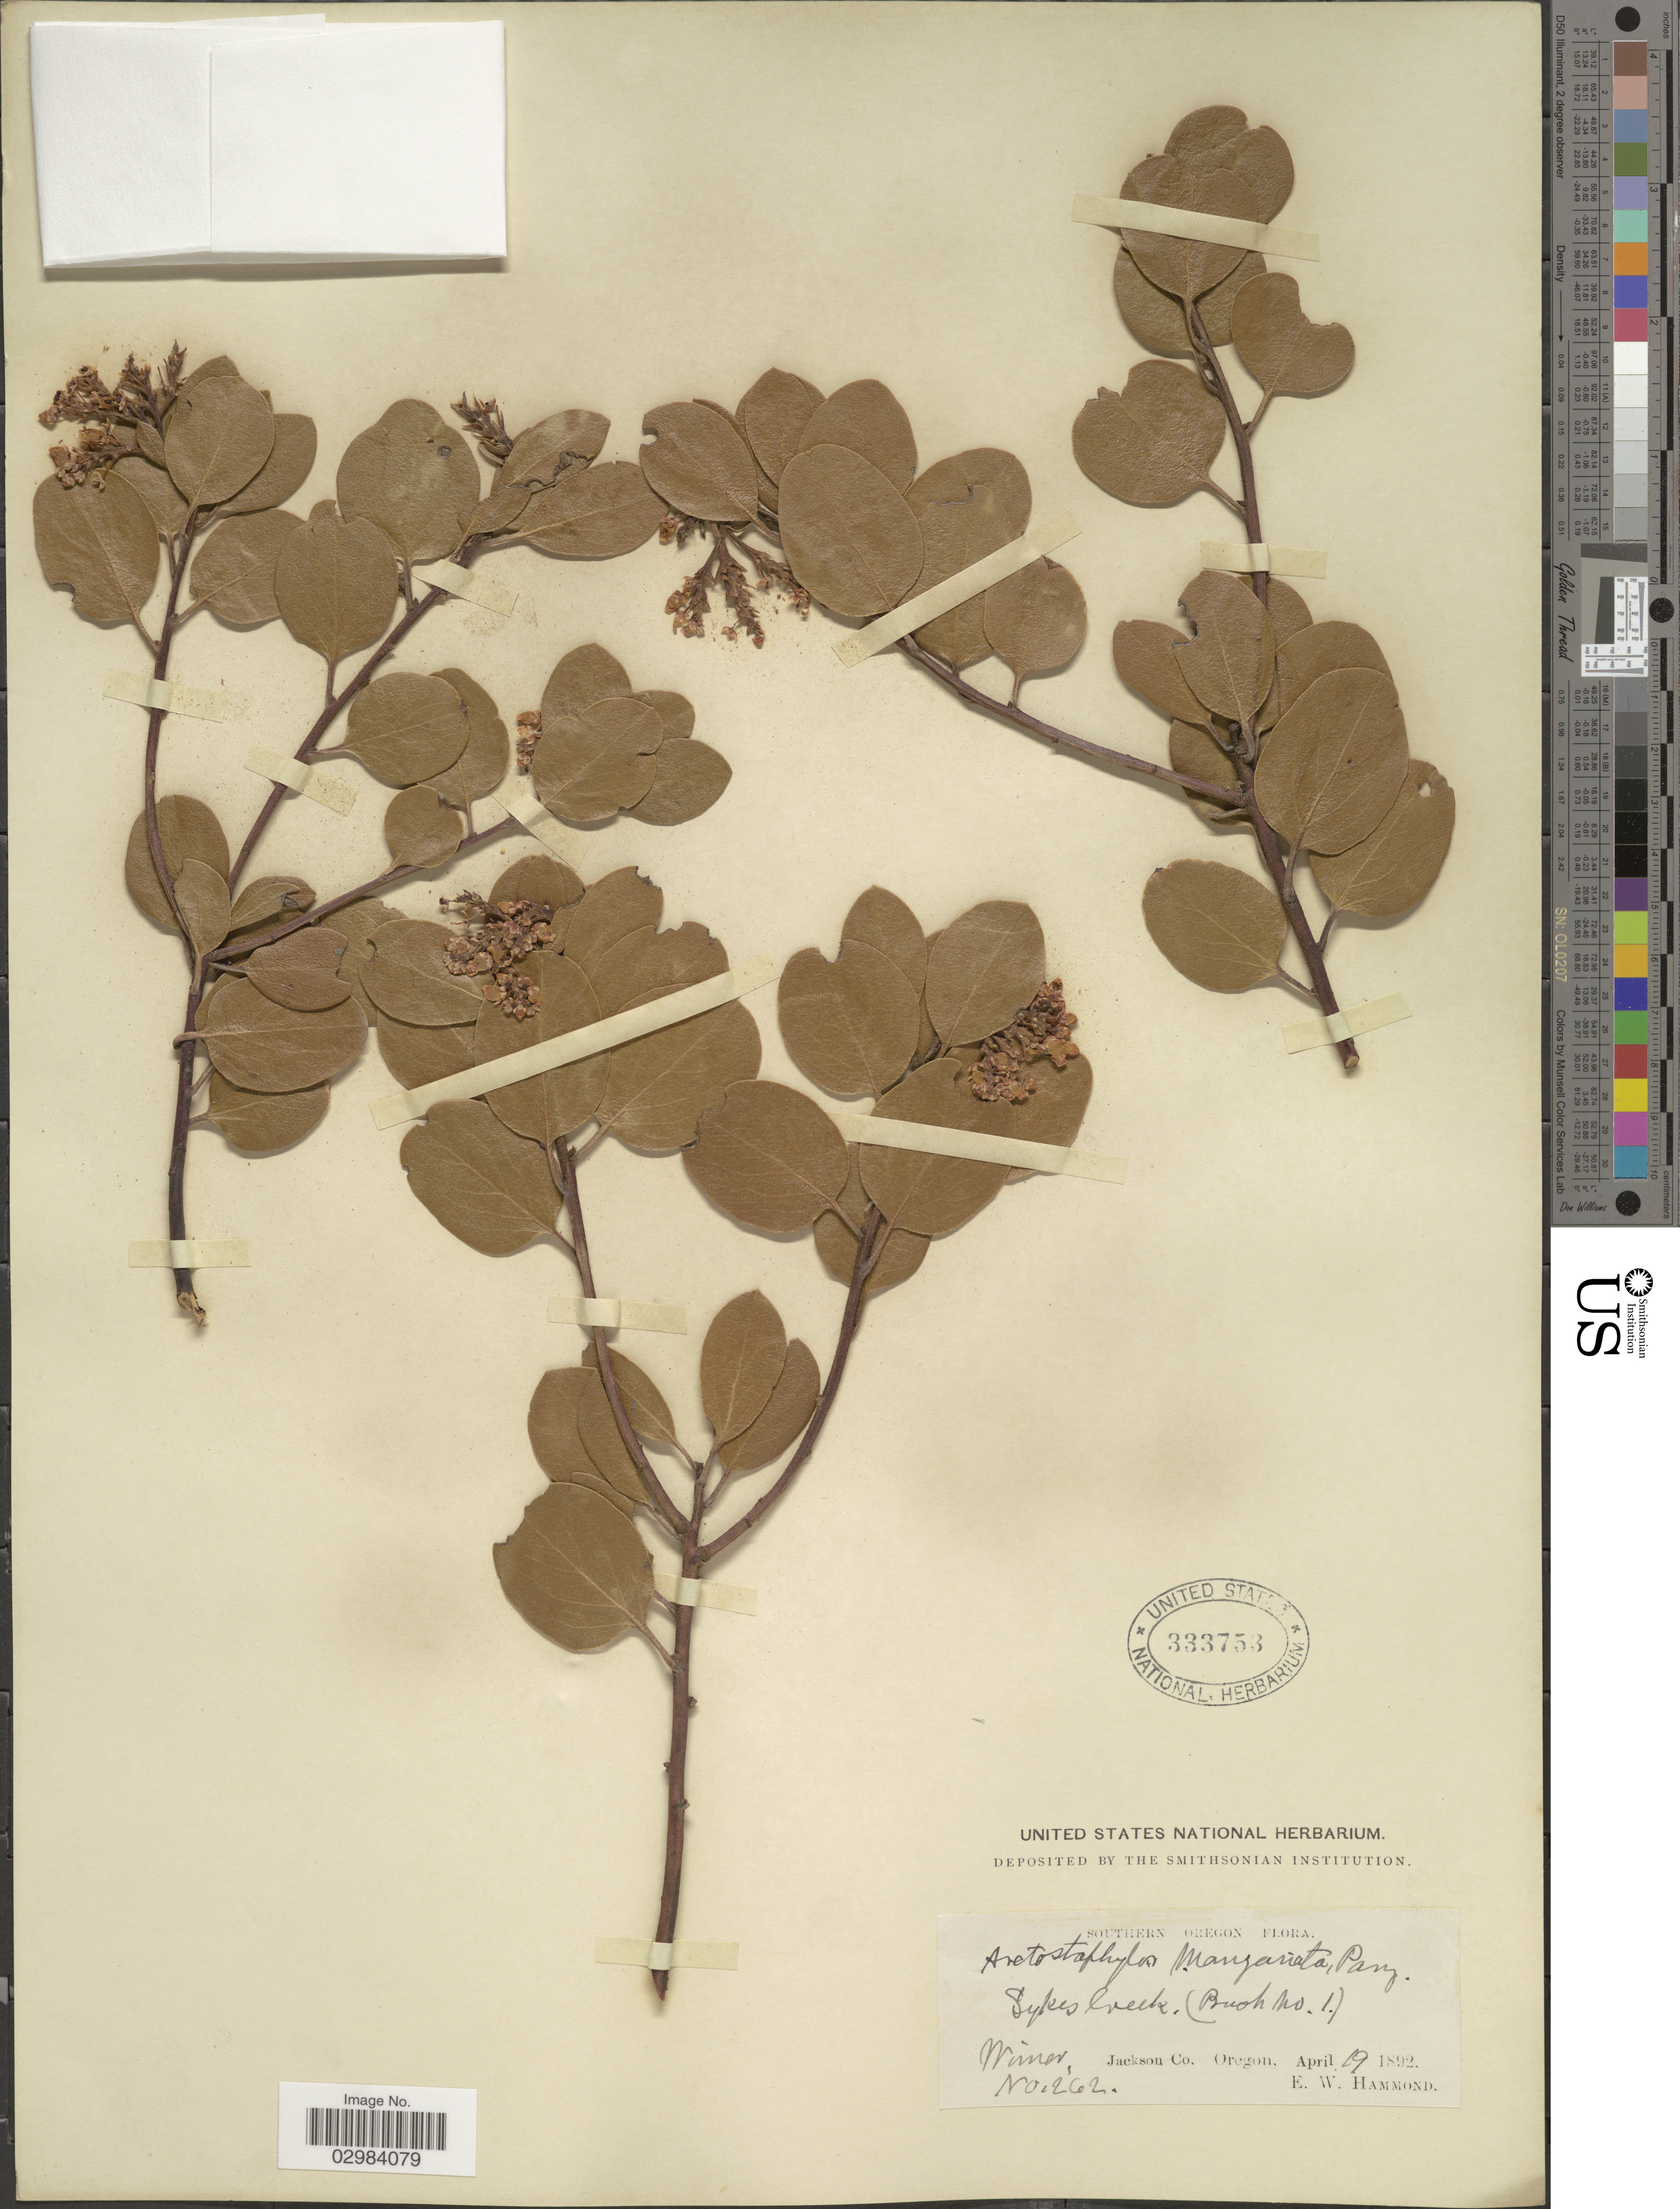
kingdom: Plantae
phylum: Tracheophyta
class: Magnoliopsida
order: Ericales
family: Ericaceae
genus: Arctostaphylos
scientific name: Arctostaphylos manzanita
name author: Parry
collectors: E. Hammond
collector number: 262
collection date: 1892-04-19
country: United States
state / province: Oregon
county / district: Jackson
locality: Southern Oregon, Sykes Creek (Bush no.1.), Wimer, Jackson Co.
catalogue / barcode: US 333753